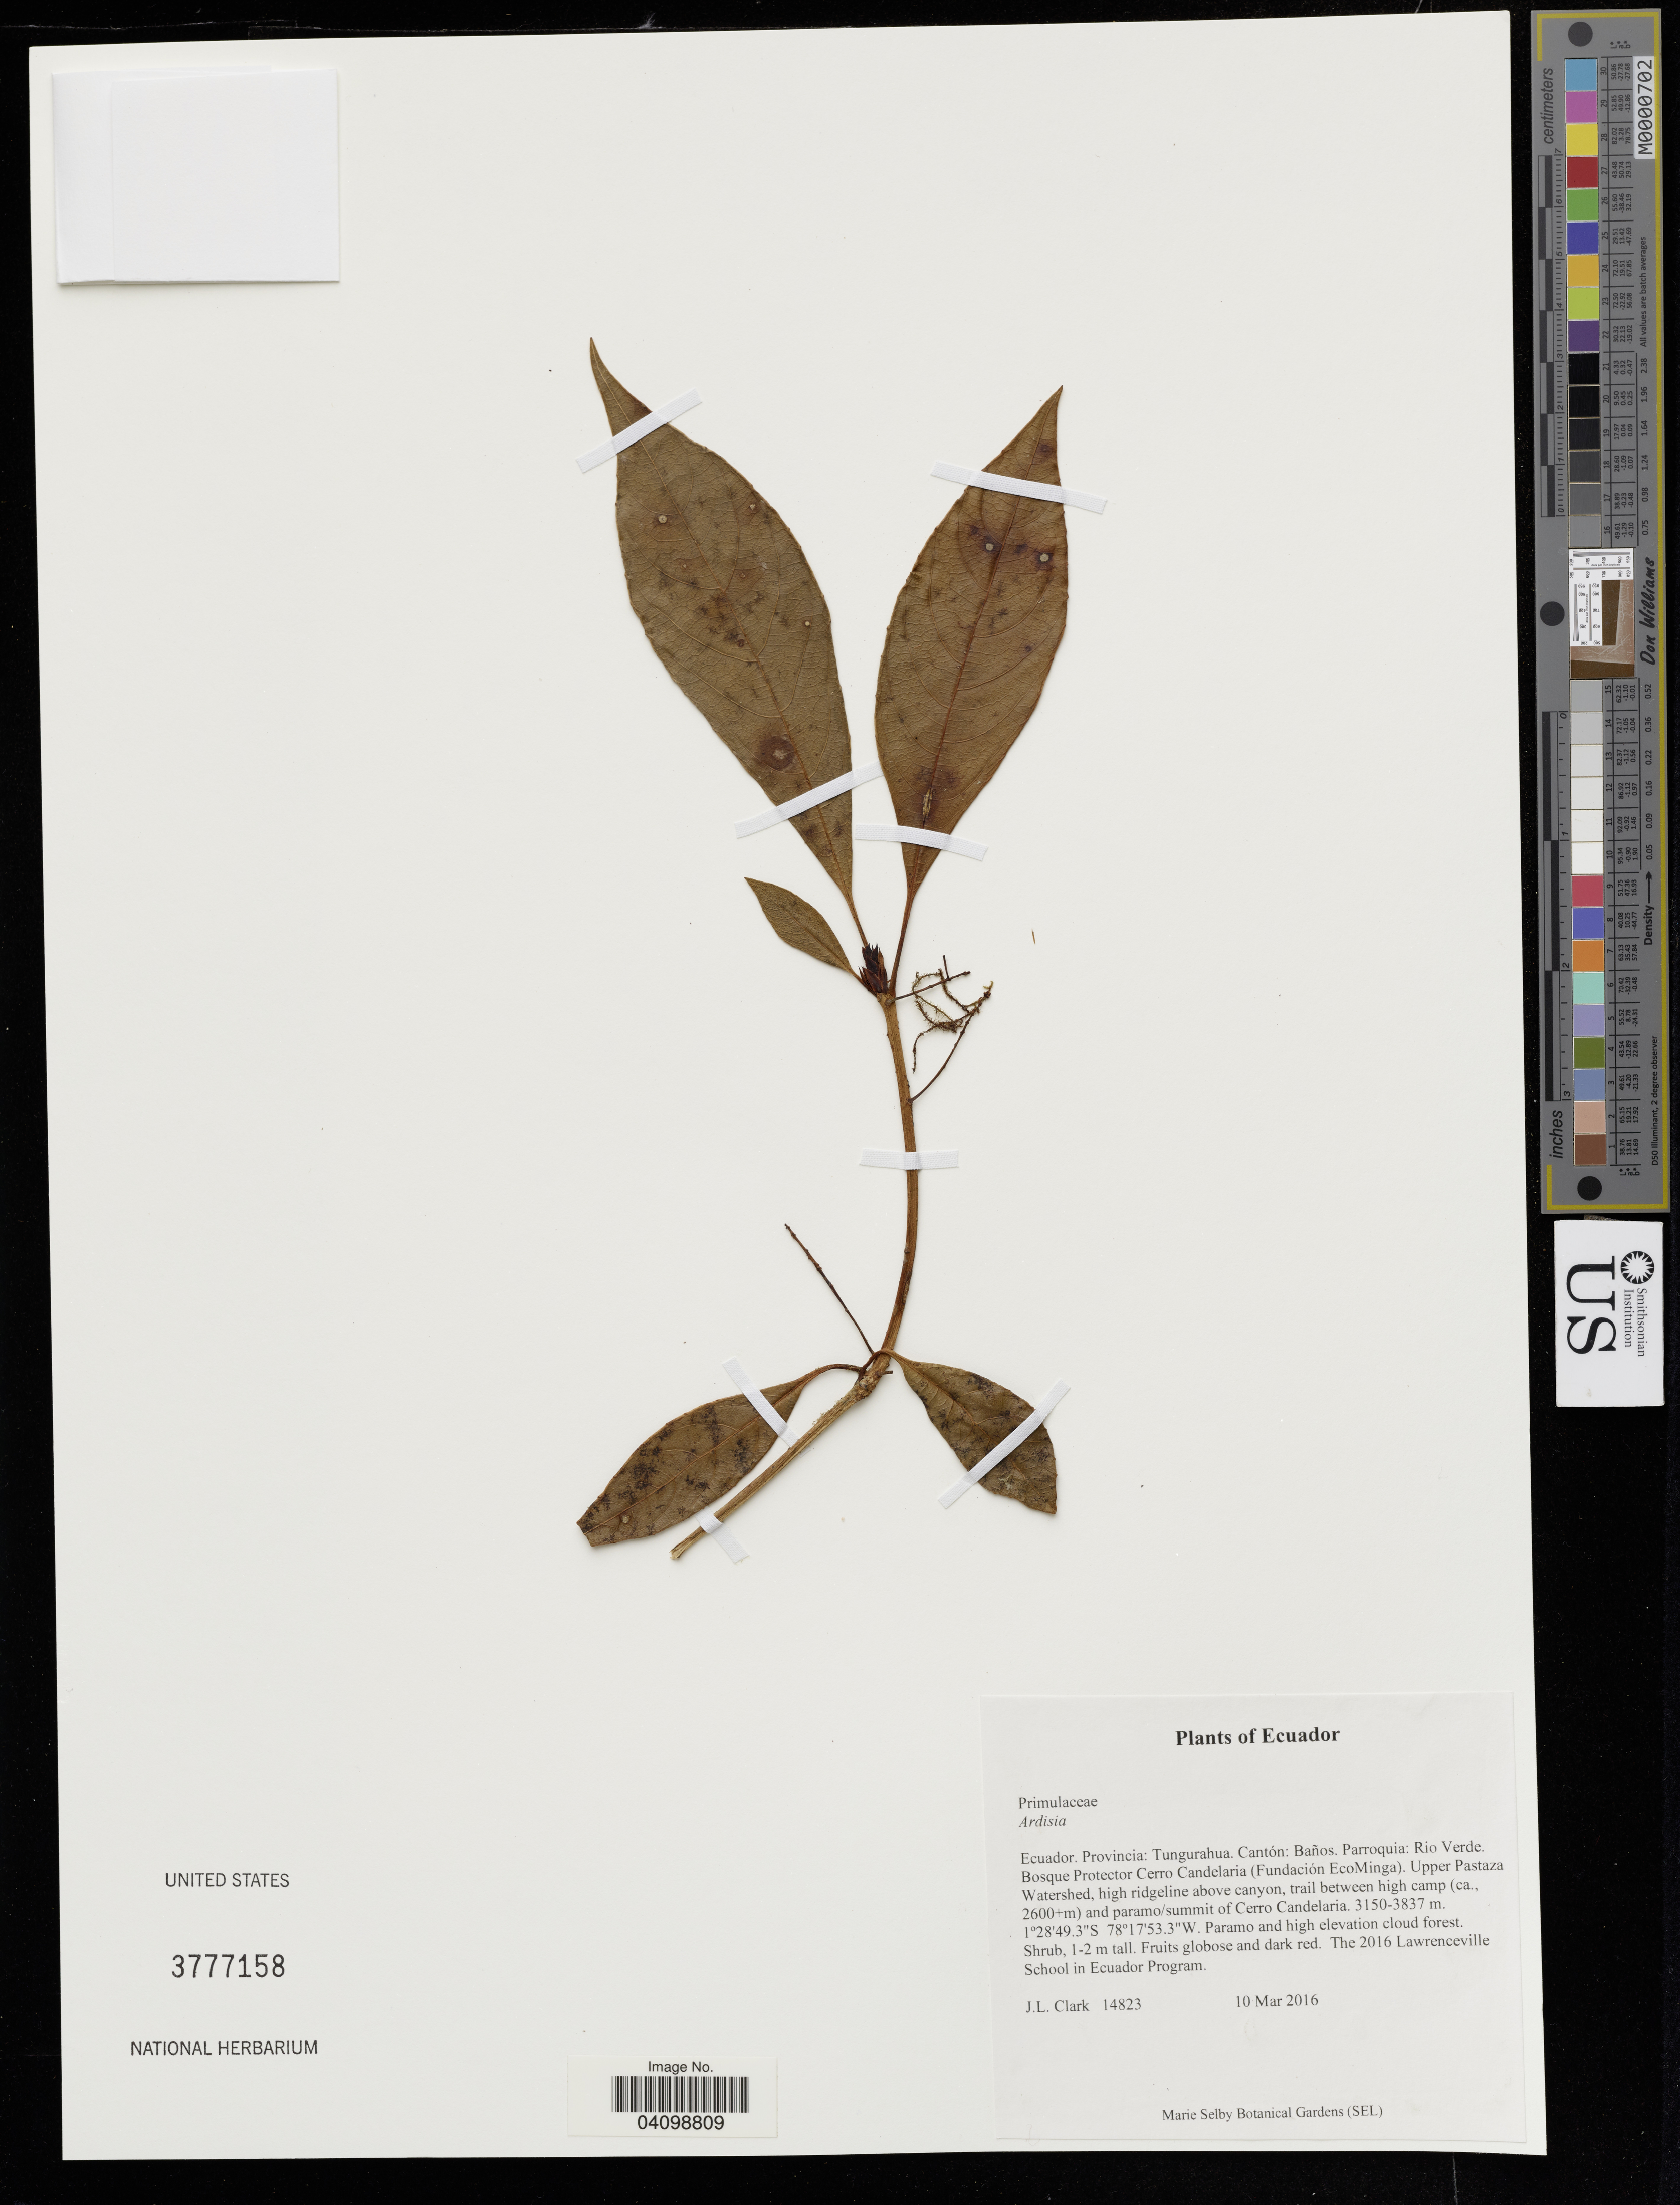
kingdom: Plantae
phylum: Tracheophyta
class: Magnoliopsida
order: Ericales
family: Primulaceae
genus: Ardisia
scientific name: Ardisia sp.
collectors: J. Clark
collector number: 14823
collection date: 2016-03-10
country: Ecuador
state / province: Tungurahua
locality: Cantón: Baños. Parroquia: Rio Verde. Bosque Protector Cerro Candelaria (Fundación EcoMinga). Upper Pastaza Watershed, high ridgeline above canyon, trail between high camp (ca., 2600+m) and paramo/summit of Cerro Candelaria.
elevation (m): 3150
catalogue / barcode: US 3777158